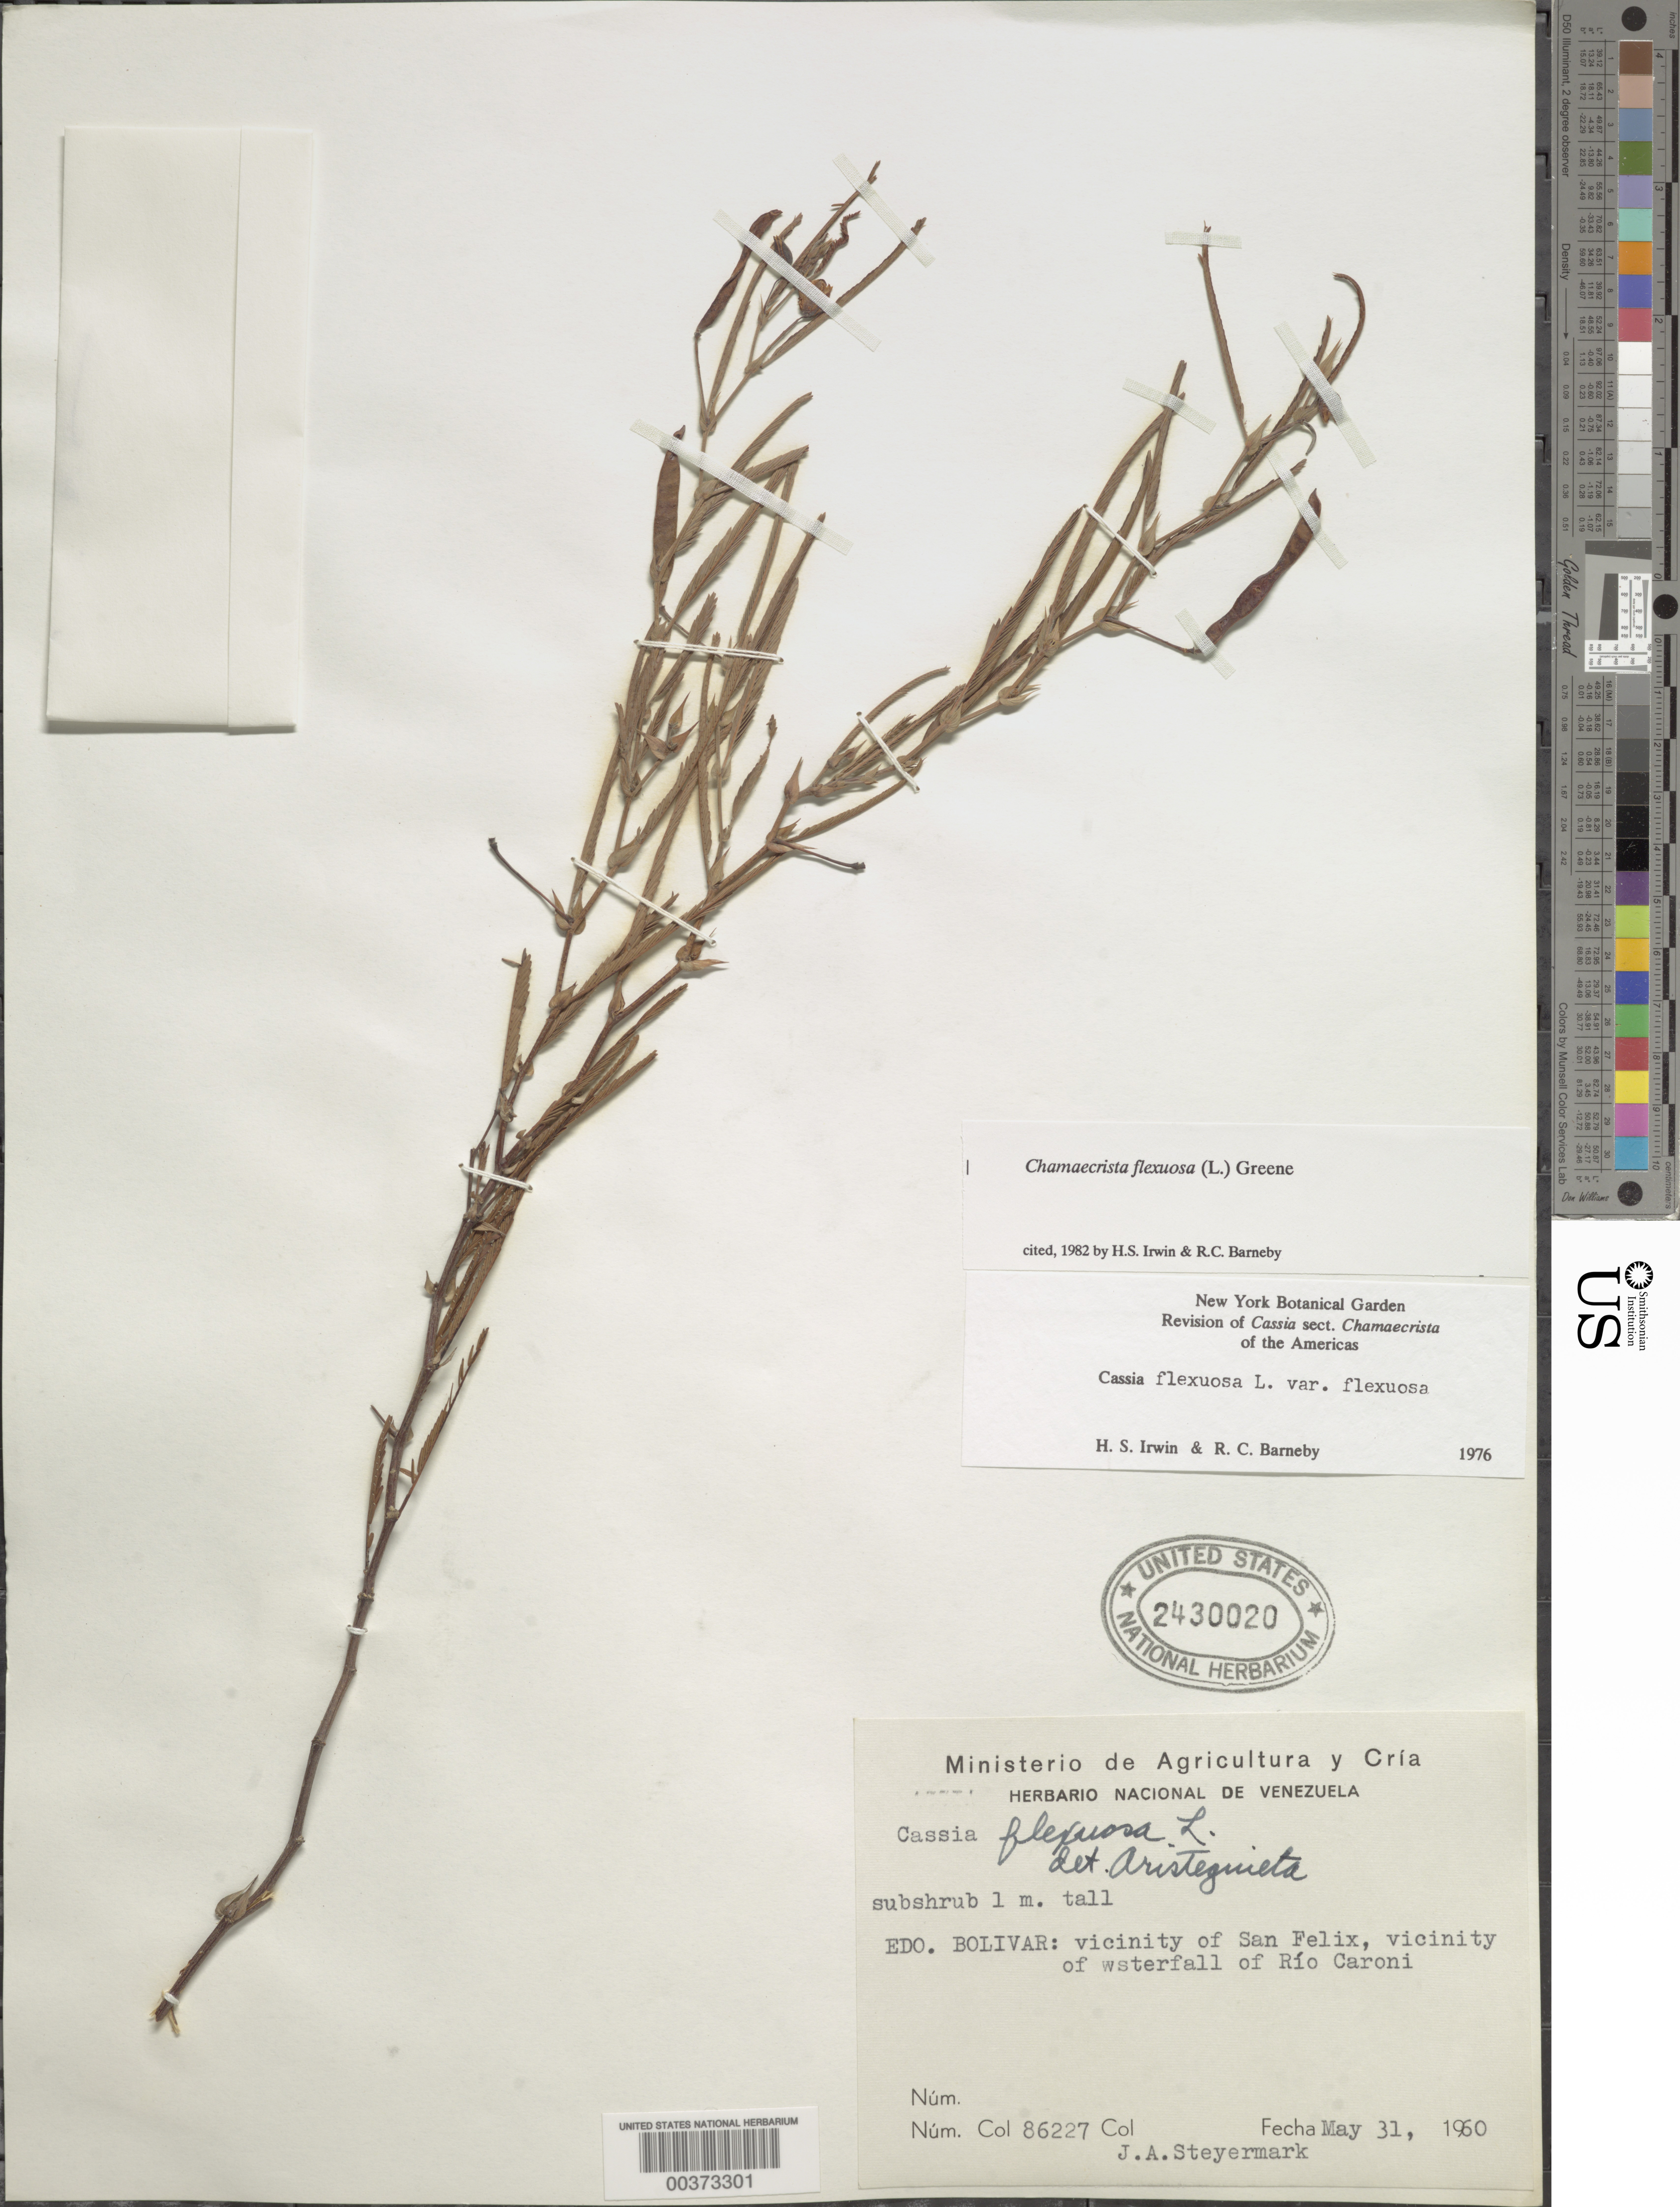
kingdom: Plantae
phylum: Tracheophyta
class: Magnoliopsida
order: Fabales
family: Fabaceae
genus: Chamaecrista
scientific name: Chamaecrista flexuosa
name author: (L.) Greene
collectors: J. Steyermark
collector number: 86227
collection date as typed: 31 May 1960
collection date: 1960-05-31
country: Venezuela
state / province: Bolivar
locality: Vicinity of san felix, vicinity of waterfall of rio caroni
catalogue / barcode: US 2430020